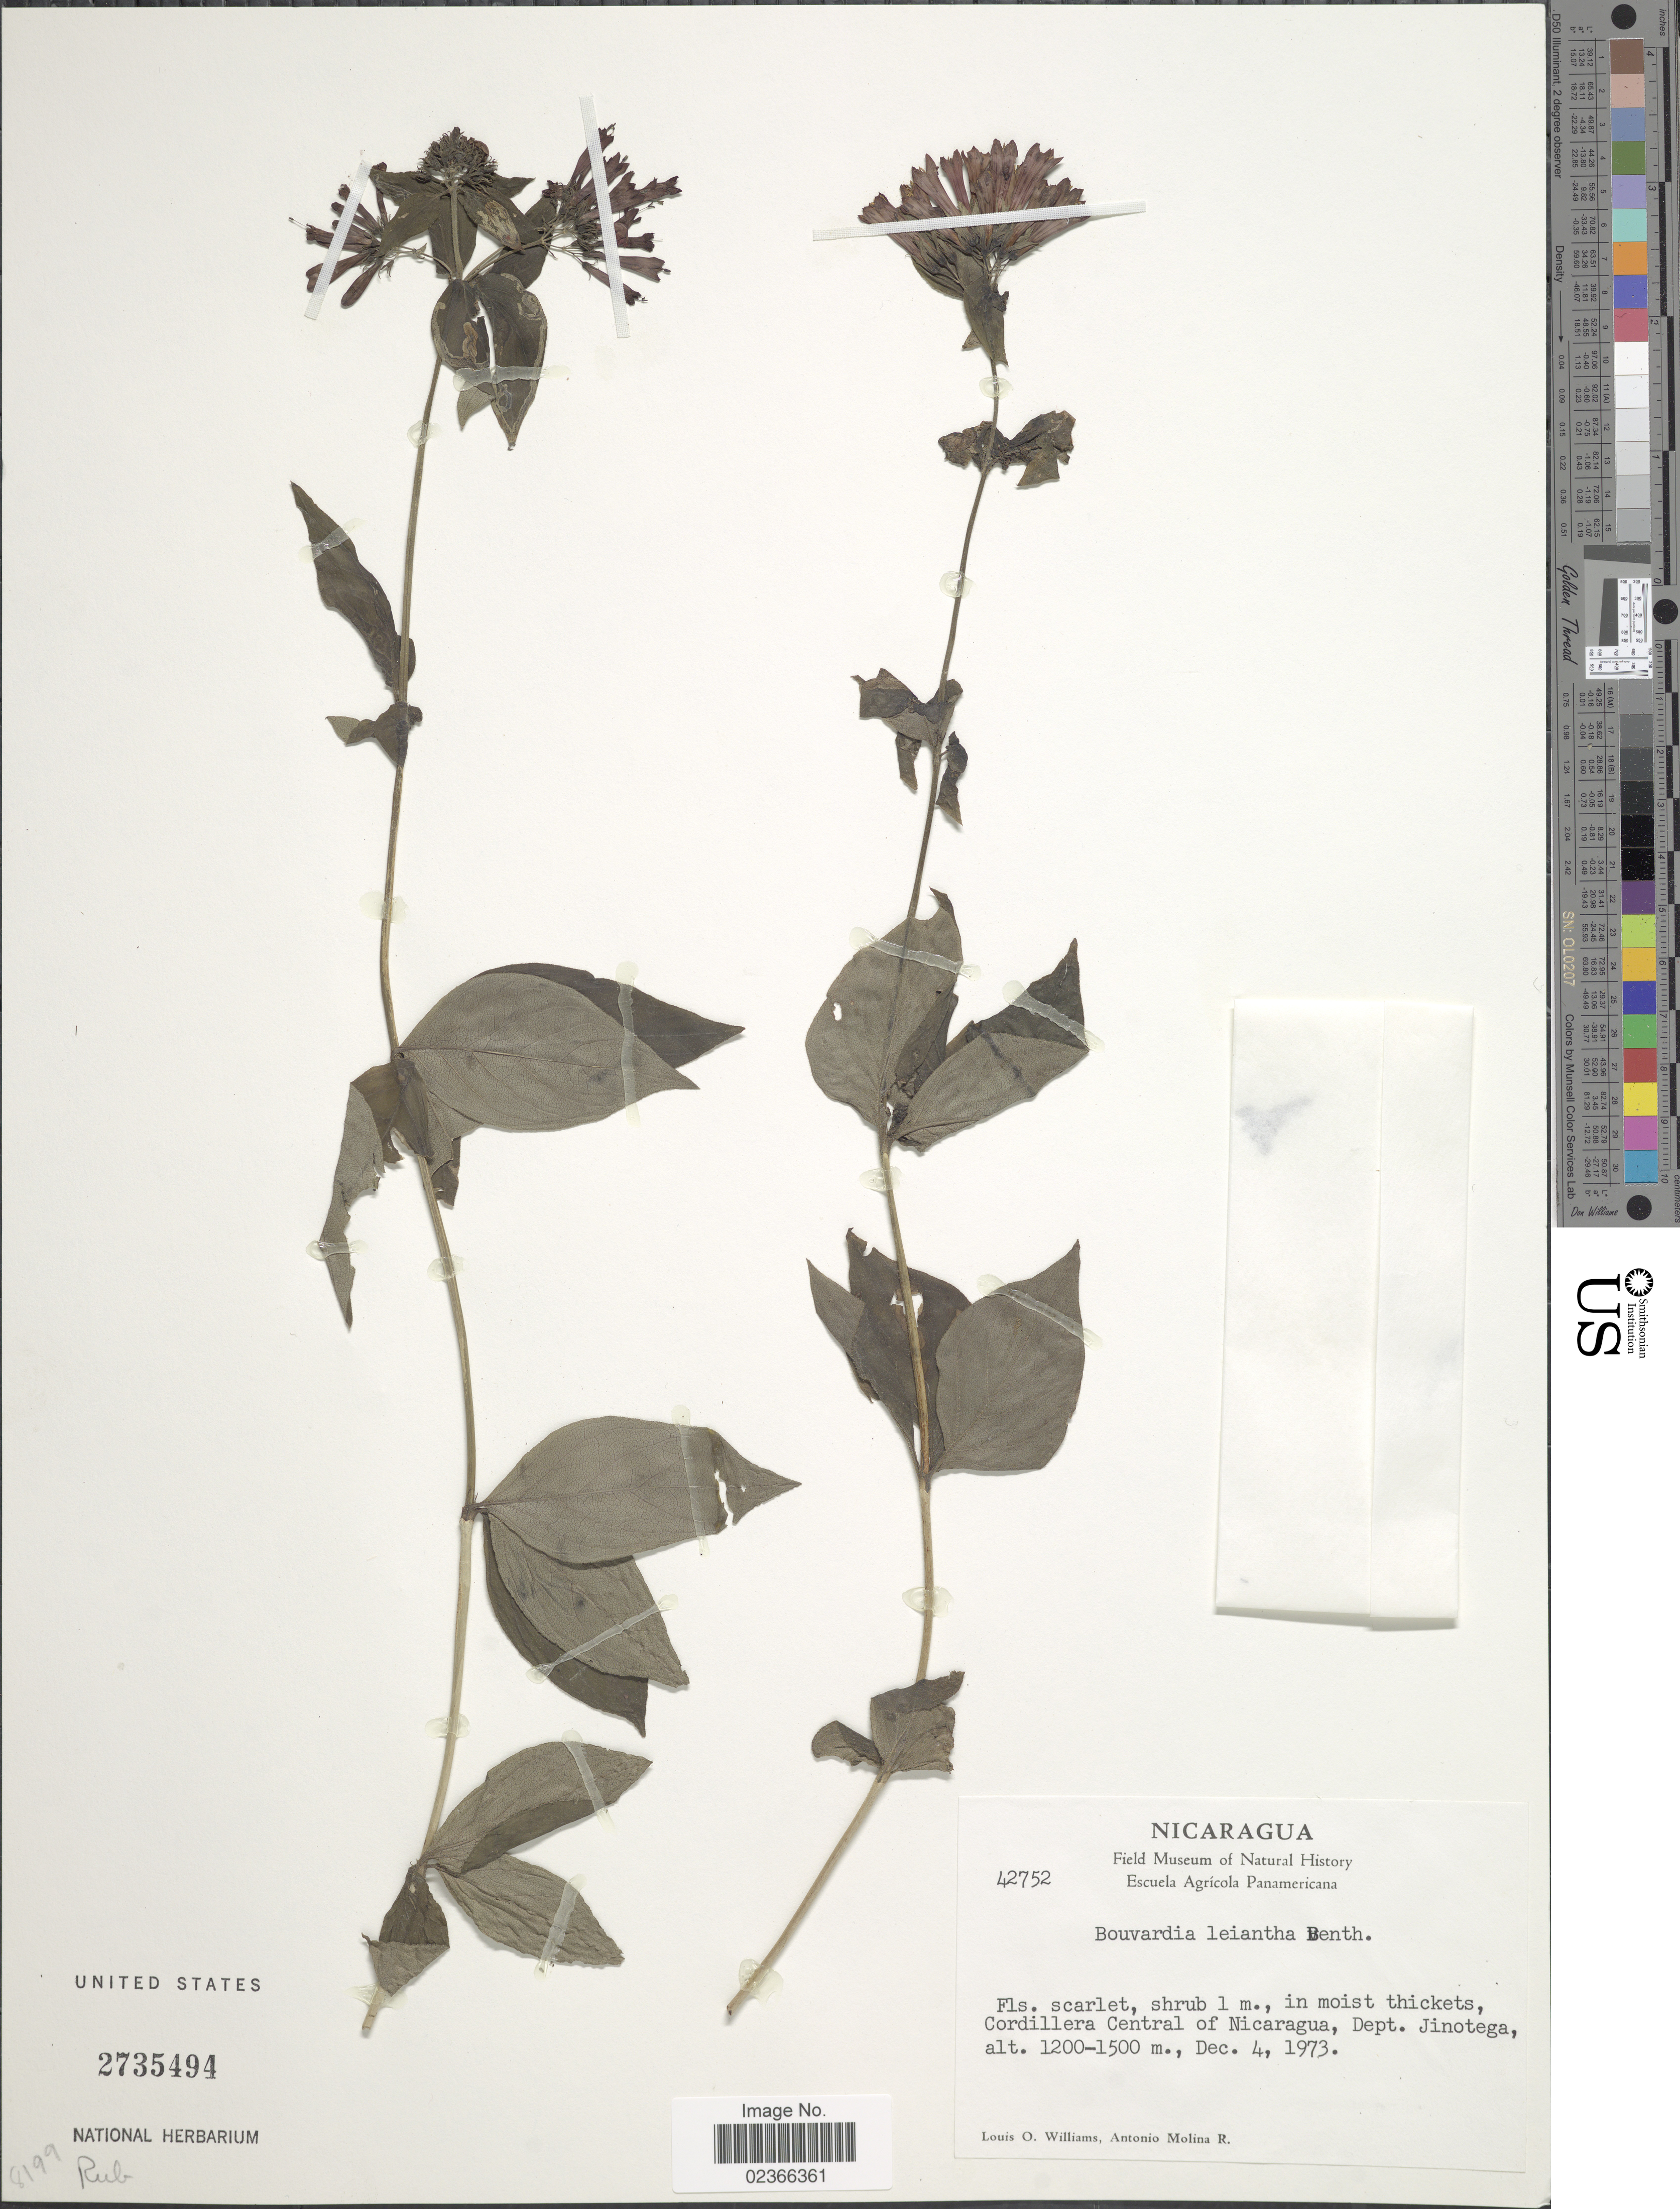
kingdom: Plantae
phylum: Tracheophyta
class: Magnoliopsida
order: Gentianales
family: Rubiaceae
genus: Bouvardia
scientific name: Bouvardia leiantha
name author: Benth.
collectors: L. O. Williams & A. Molina R.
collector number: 42752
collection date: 1973-12-04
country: Nicaragua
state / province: Jinotega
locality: Cordillera Central of Nicaragua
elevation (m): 1200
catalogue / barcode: US 2735494